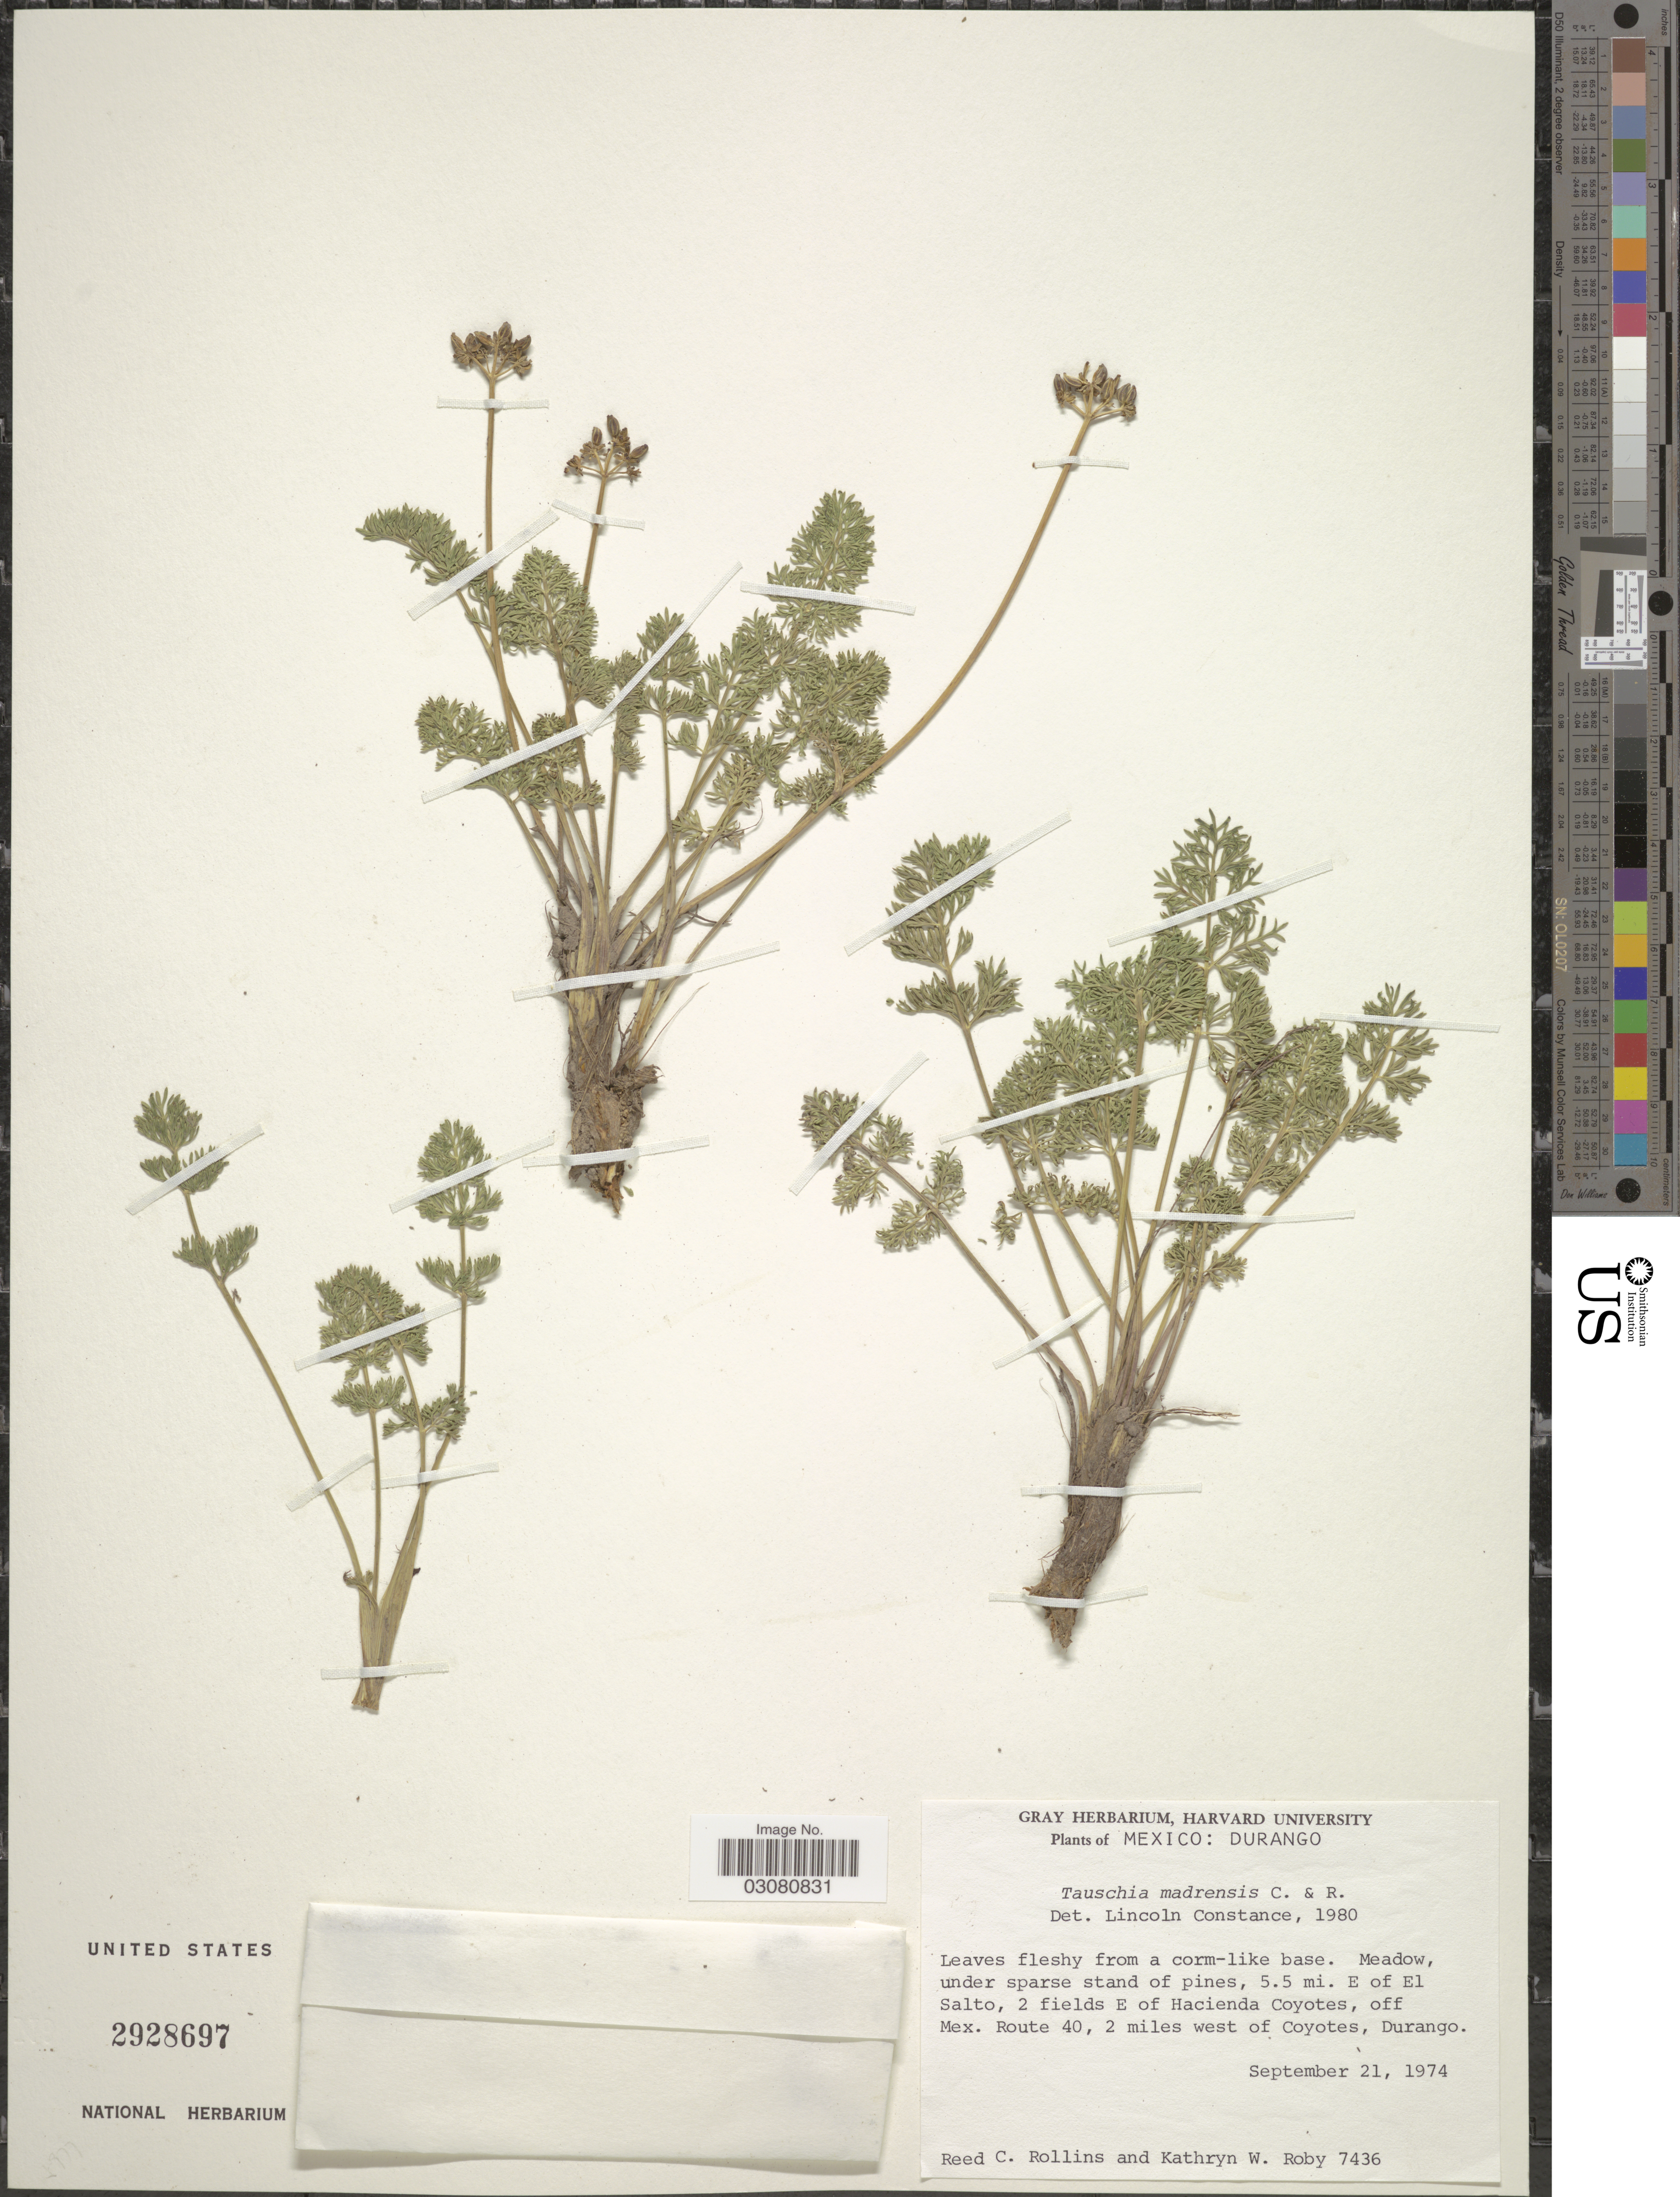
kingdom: Plantae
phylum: Tracheophyta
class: Magnoliopsida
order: Apiales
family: Apiaceae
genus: Tauschia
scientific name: Tauschia madrensis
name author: J.M. Coult. & Rose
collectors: R. C. Rollins & K. W. Roby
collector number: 7436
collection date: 1974-09-21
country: Mexico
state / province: Durango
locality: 5.5 mi. E of El Salto, 2 fields E of Hacienda Coyotes, off Mex. Route 40, 2 miles west of Coyotes.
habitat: under sparse stand of pines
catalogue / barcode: US 2928697